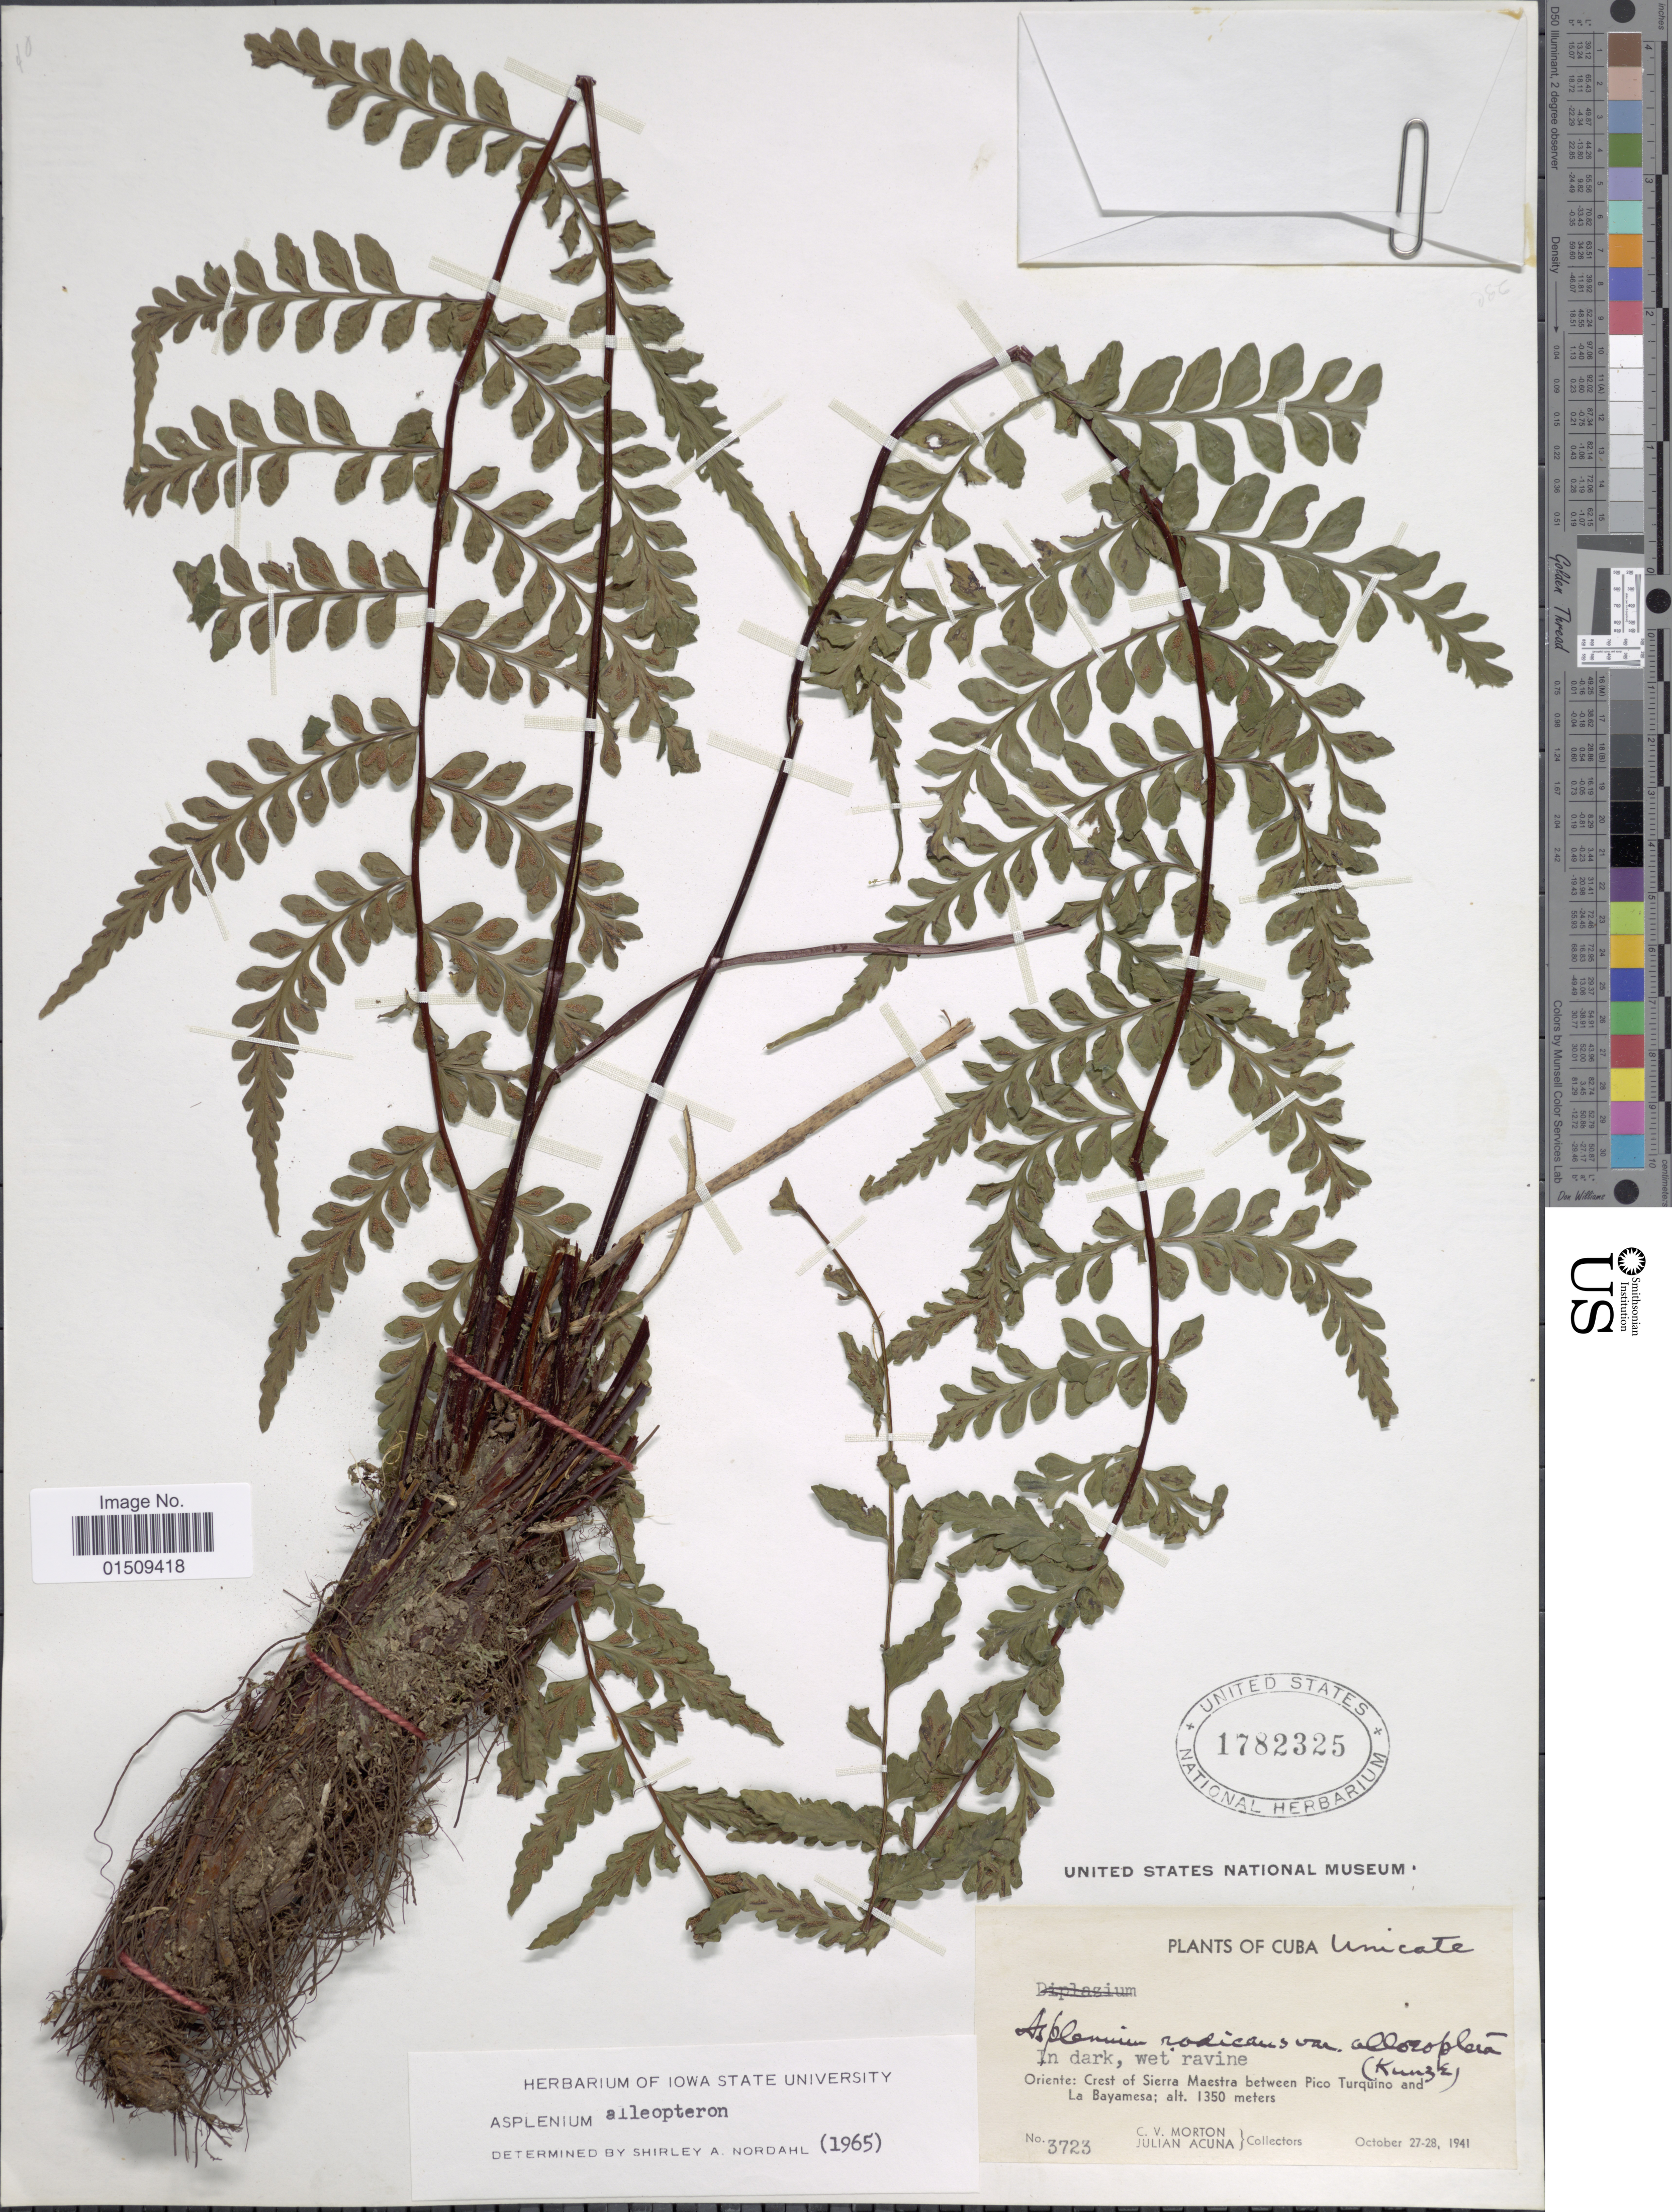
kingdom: Plantae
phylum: Tracheophyta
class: Polypodiopsida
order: Polypodiales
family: Aspleniaceae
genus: Asplenium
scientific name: Asplenium radicans var. radicans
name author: L.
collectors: C. V. Morton & J. B. Acuña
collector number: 3723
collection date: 1941-10-27/1941-10-28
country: Cuba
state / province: Oriente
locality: Crest of Sierra Maestra between Pico Turquino and La Bayamesa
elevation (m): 1350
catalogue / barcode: US 1782325